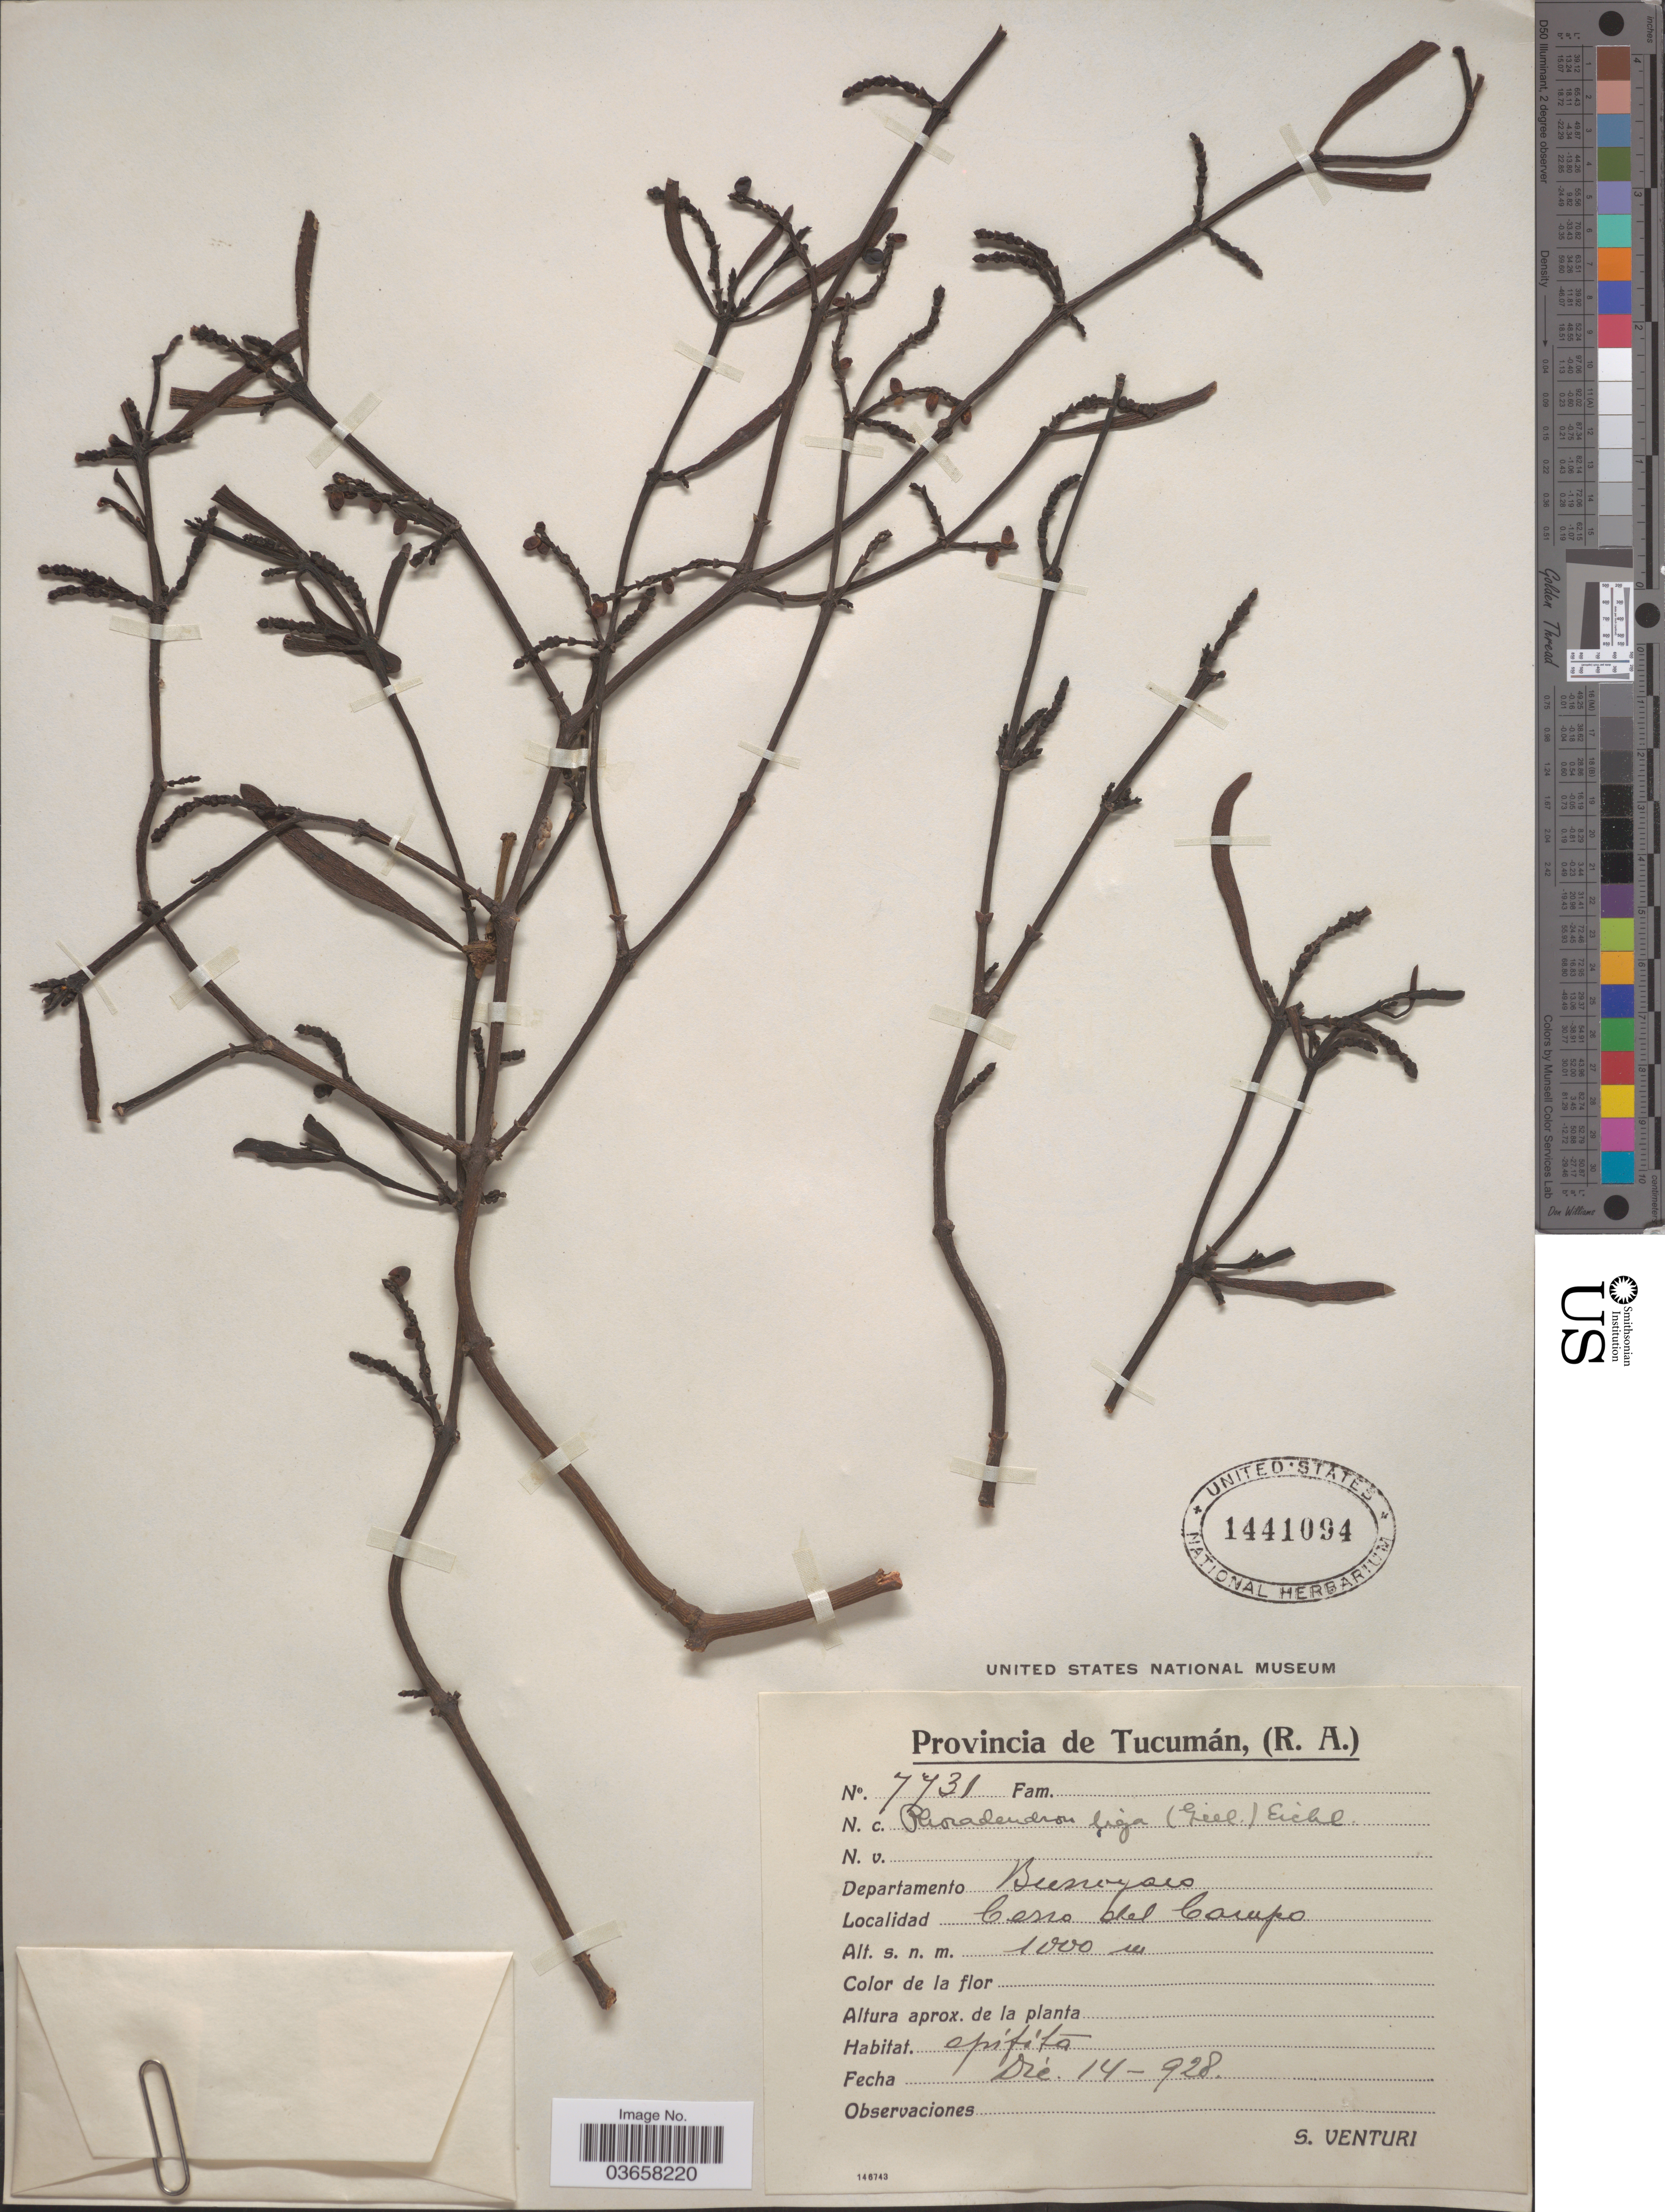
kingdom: Plantae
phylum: Tracheophyta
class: Magnoliopsida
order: Santalales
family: Viscaceae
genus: Phoradendron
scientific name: Phoradendron liga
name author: (Gillies ex Hook. & Arn.) Eichler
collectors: S. Venturi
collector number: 7731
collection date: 1928-12-14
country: Argentina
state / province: Tucuman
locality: Departamento Burroyaco. Cerro del Campo.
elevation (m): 1000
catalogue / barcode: US 1441094